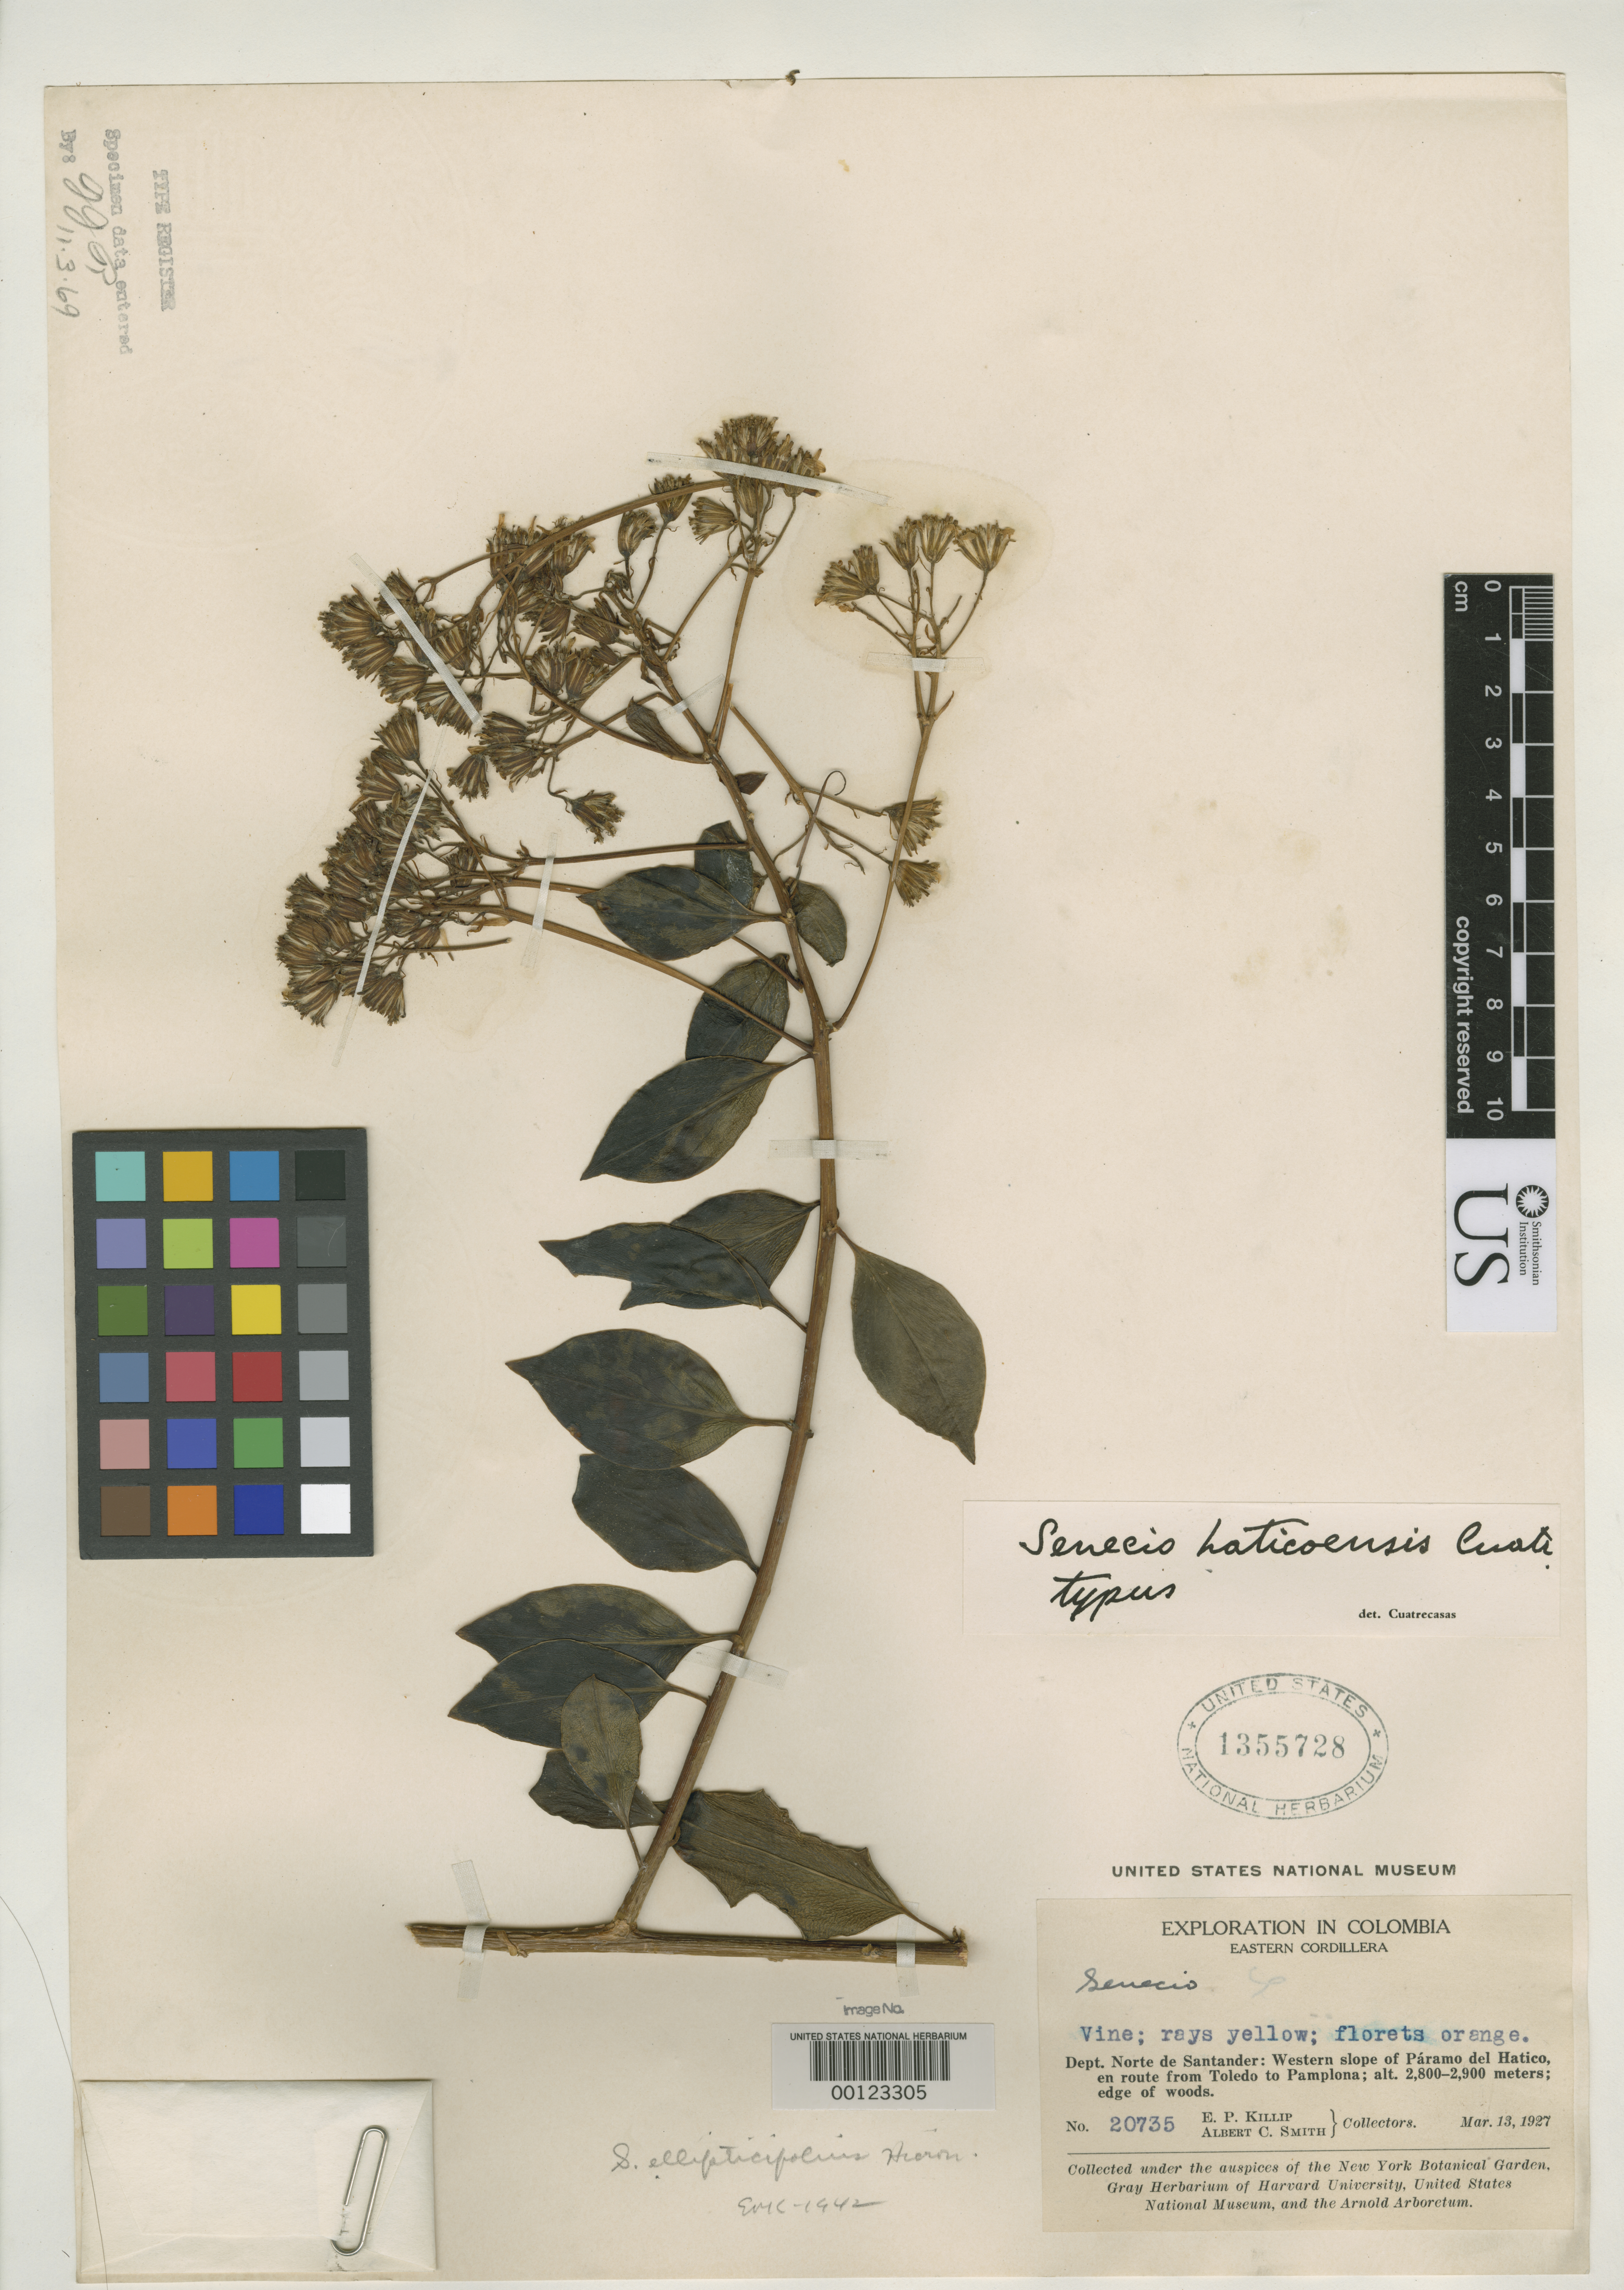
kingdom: Plantae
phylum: Tracheophyta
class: Magnoliopsida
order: Asterales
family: Asteraceae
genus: Senecio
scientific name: Senecio haticoensis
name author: Cuatrec.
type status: Holotype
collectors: E. P. Killip & A. C. Smith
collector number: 20735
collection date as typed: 13 Mar 1927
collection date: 1927-03-13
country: Colombia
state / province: Norte de Santander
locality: Between Toledo and Pamplona.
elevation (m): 2800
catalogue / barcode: US 1355728